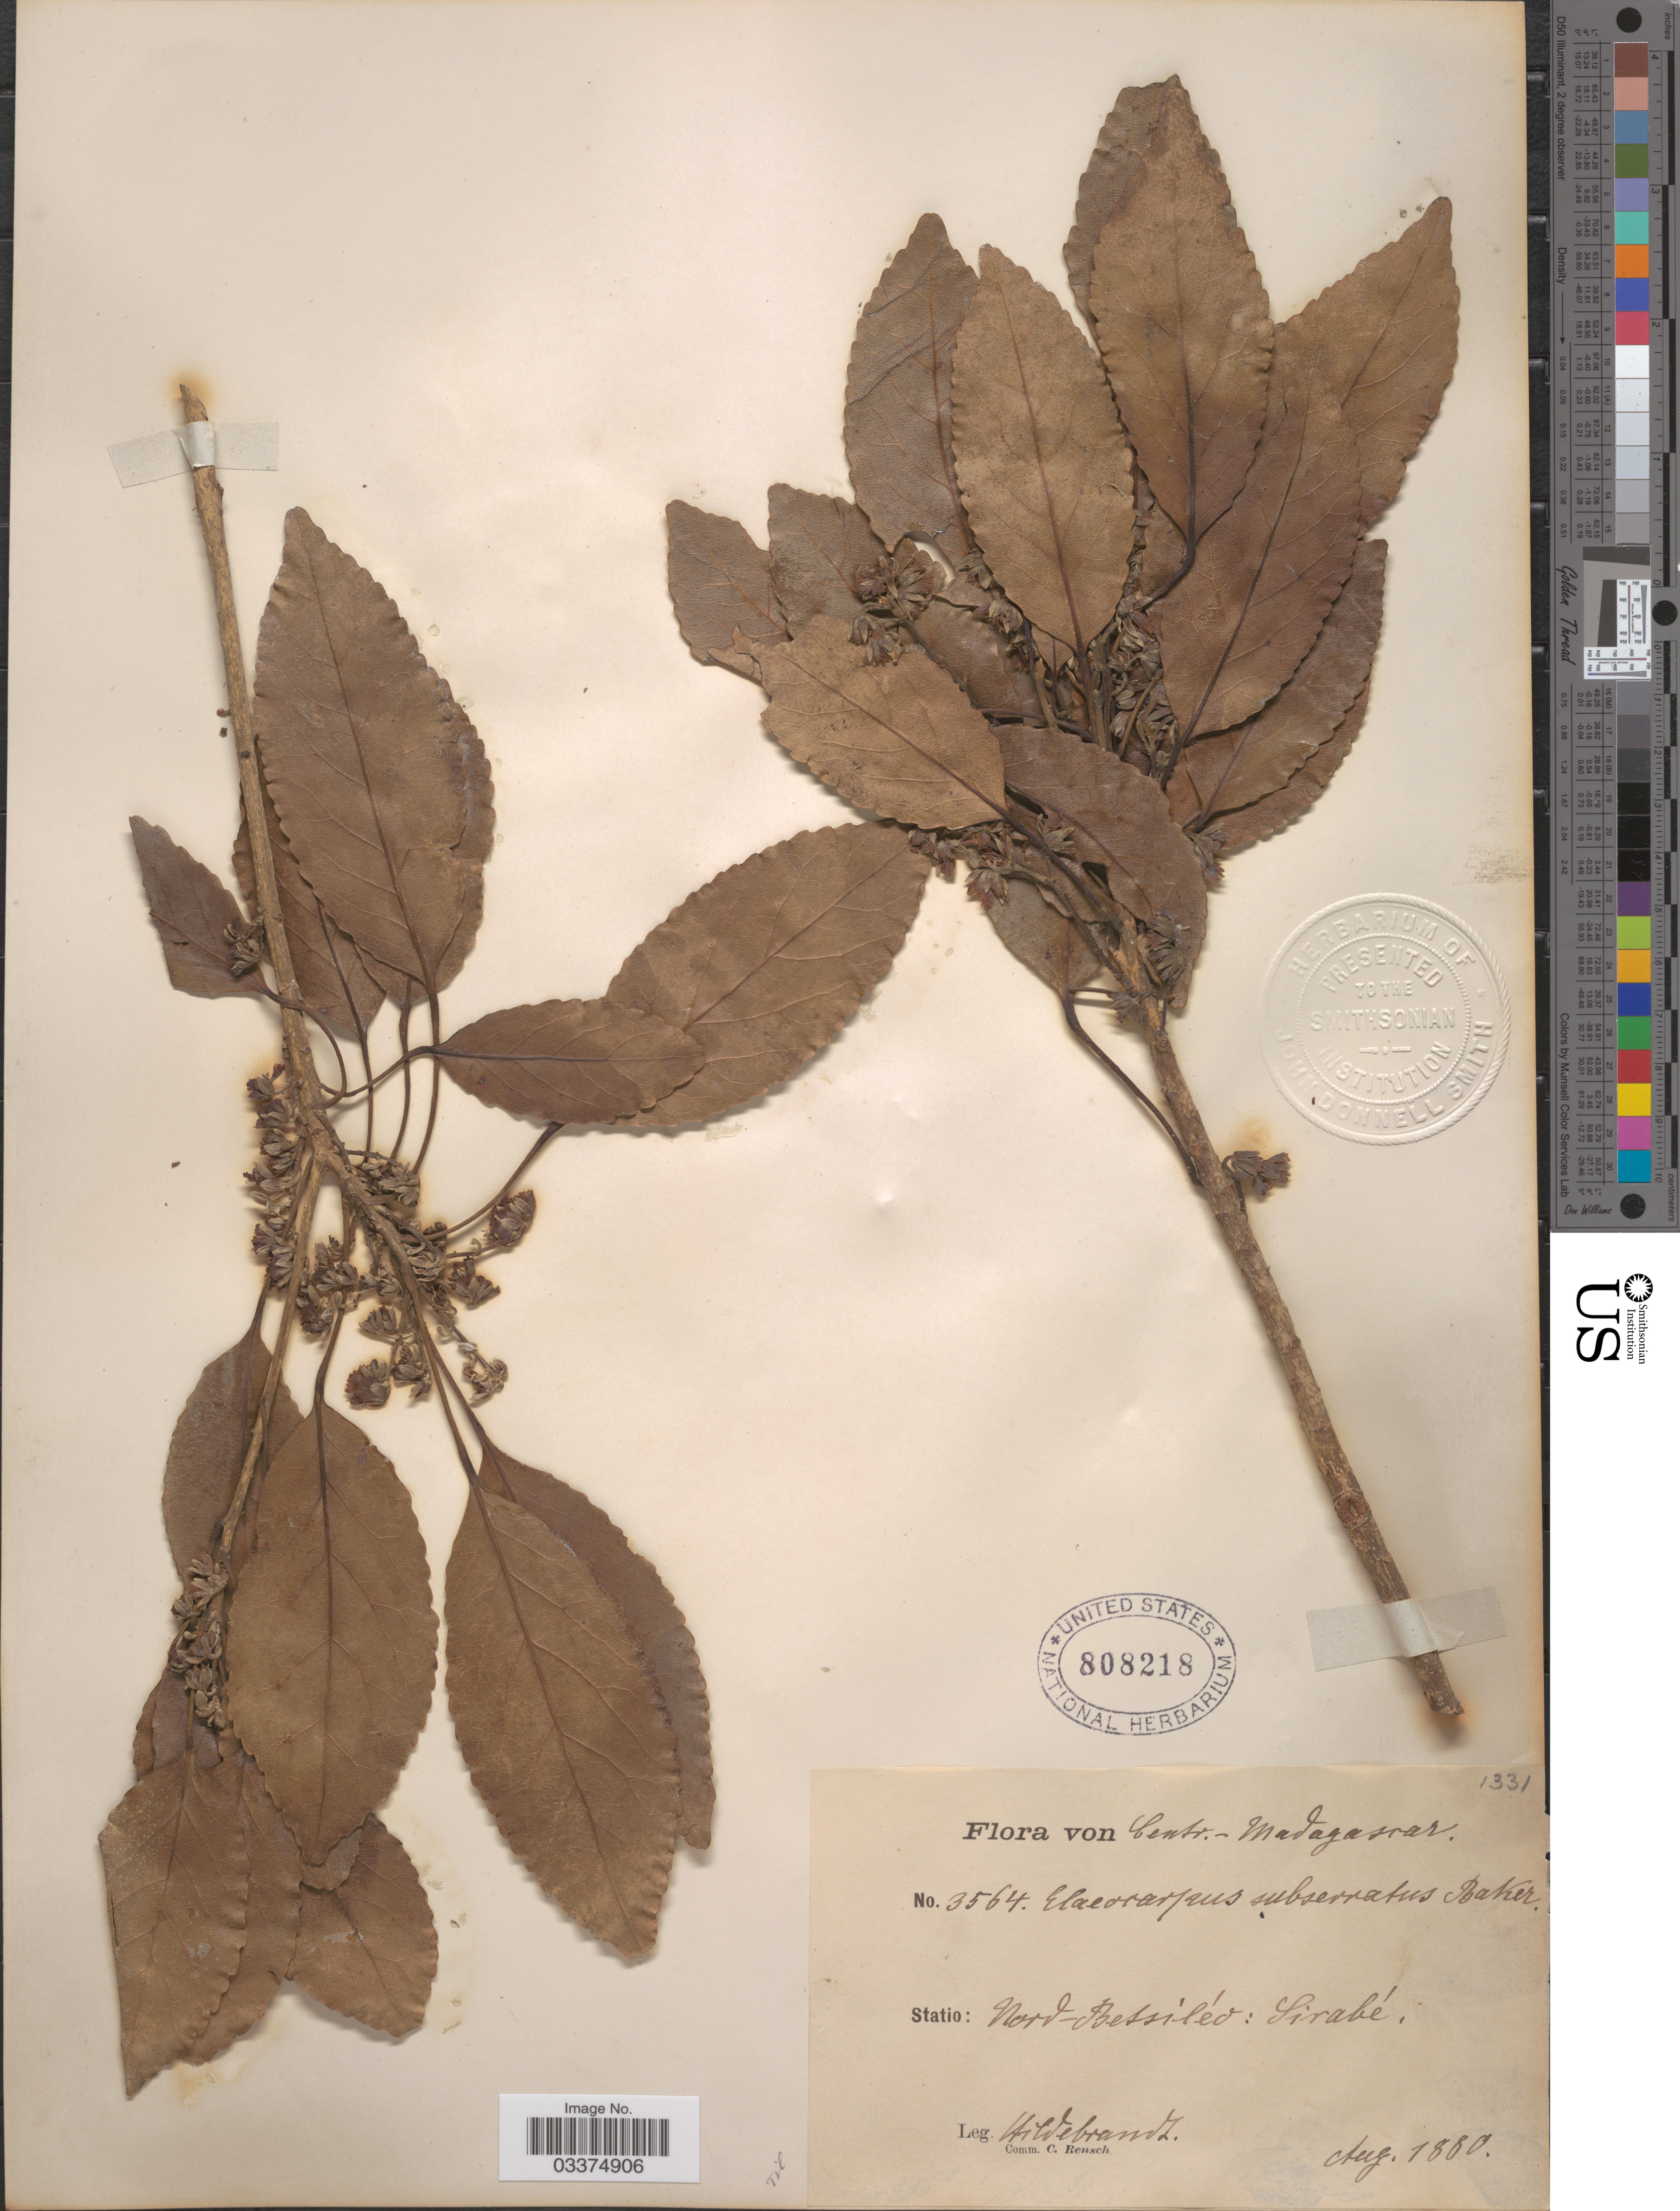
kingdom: Plantae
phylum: Tracheophyta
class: Magnoliopsida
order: Oxalidales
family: Elaeocarpaceae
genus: Elaeocarpus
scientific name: Elaeocarpus subserratus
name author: Baker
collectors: J. Hildebrandt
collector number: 3564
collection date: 1880-08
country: Madagascar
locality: Centr. - Madagascar. Statio: Nord-Bessiléo: Sirabé.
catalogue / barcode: US 808218